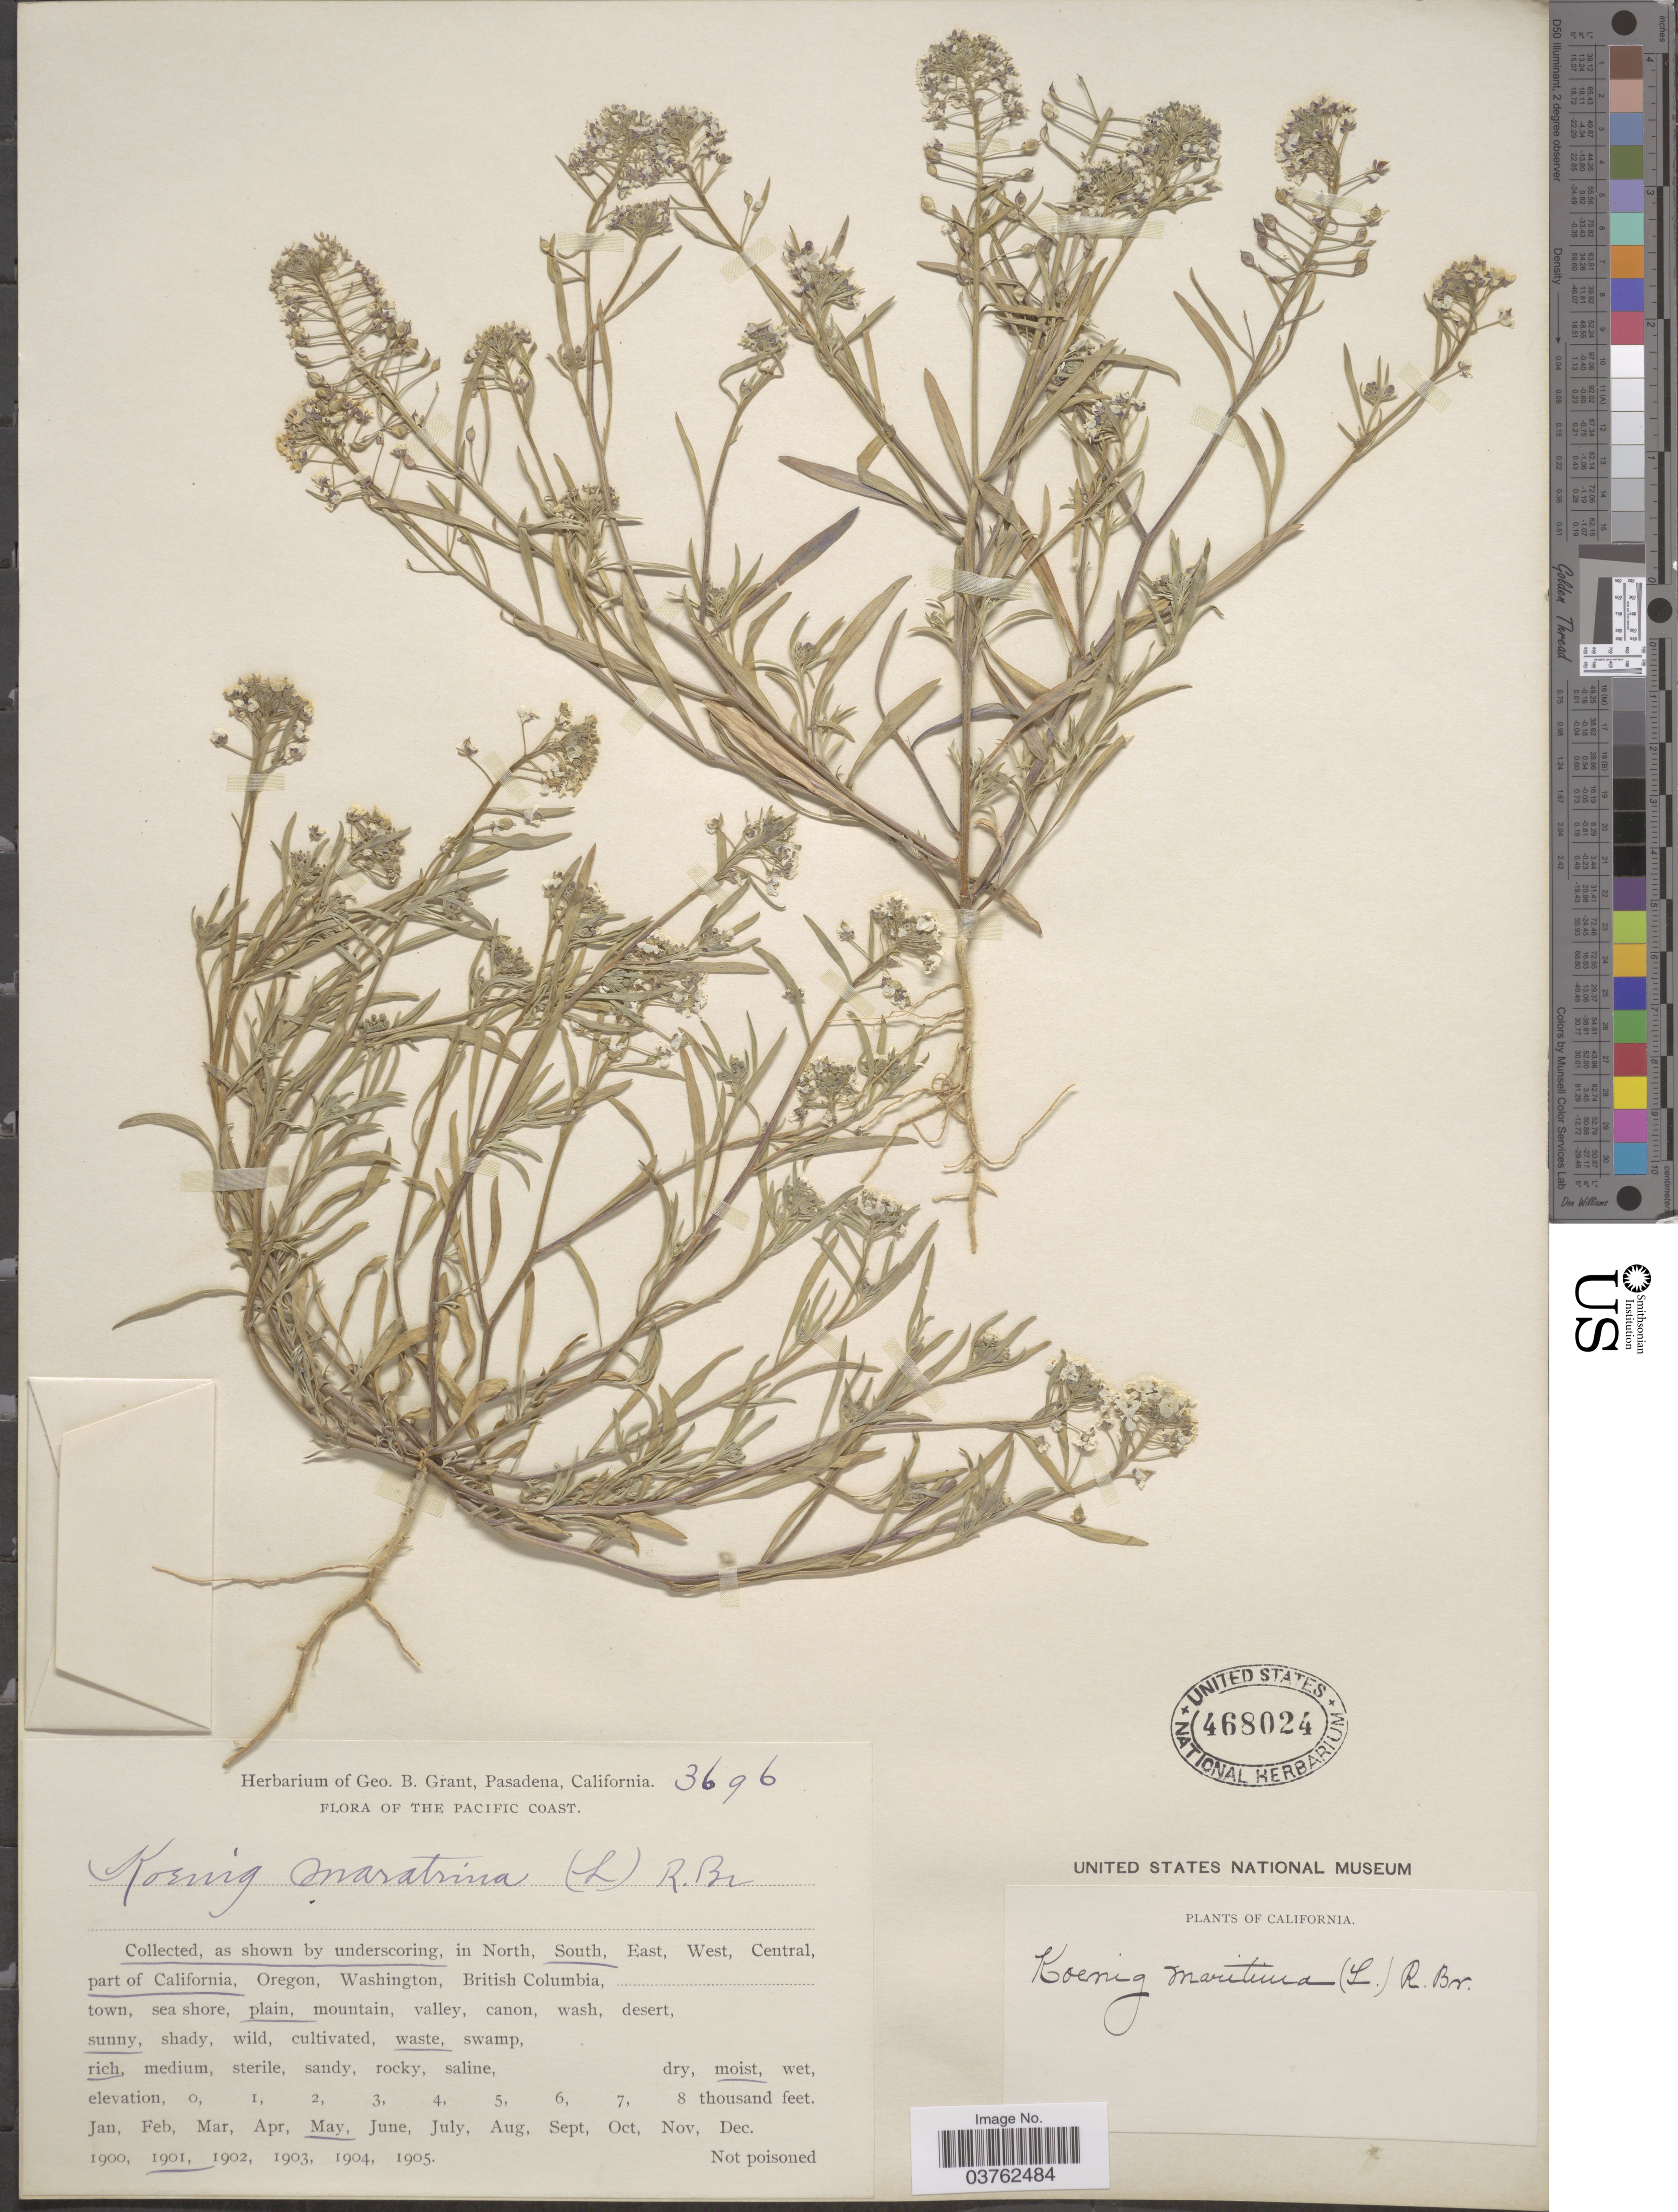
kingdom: Plantae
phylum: Tracheophyta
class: Magnoliopsida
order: Brassicales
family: Brassicaceae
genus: Lobularia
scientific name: Lobularia maritima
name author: (L.) Desv.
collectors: ex herb. Geo. B. Grant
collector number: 3696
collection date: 1901-05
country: United States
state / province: California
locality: The Pacific Coast. As shown by underscoring, South part of California.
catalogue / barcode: US 468024